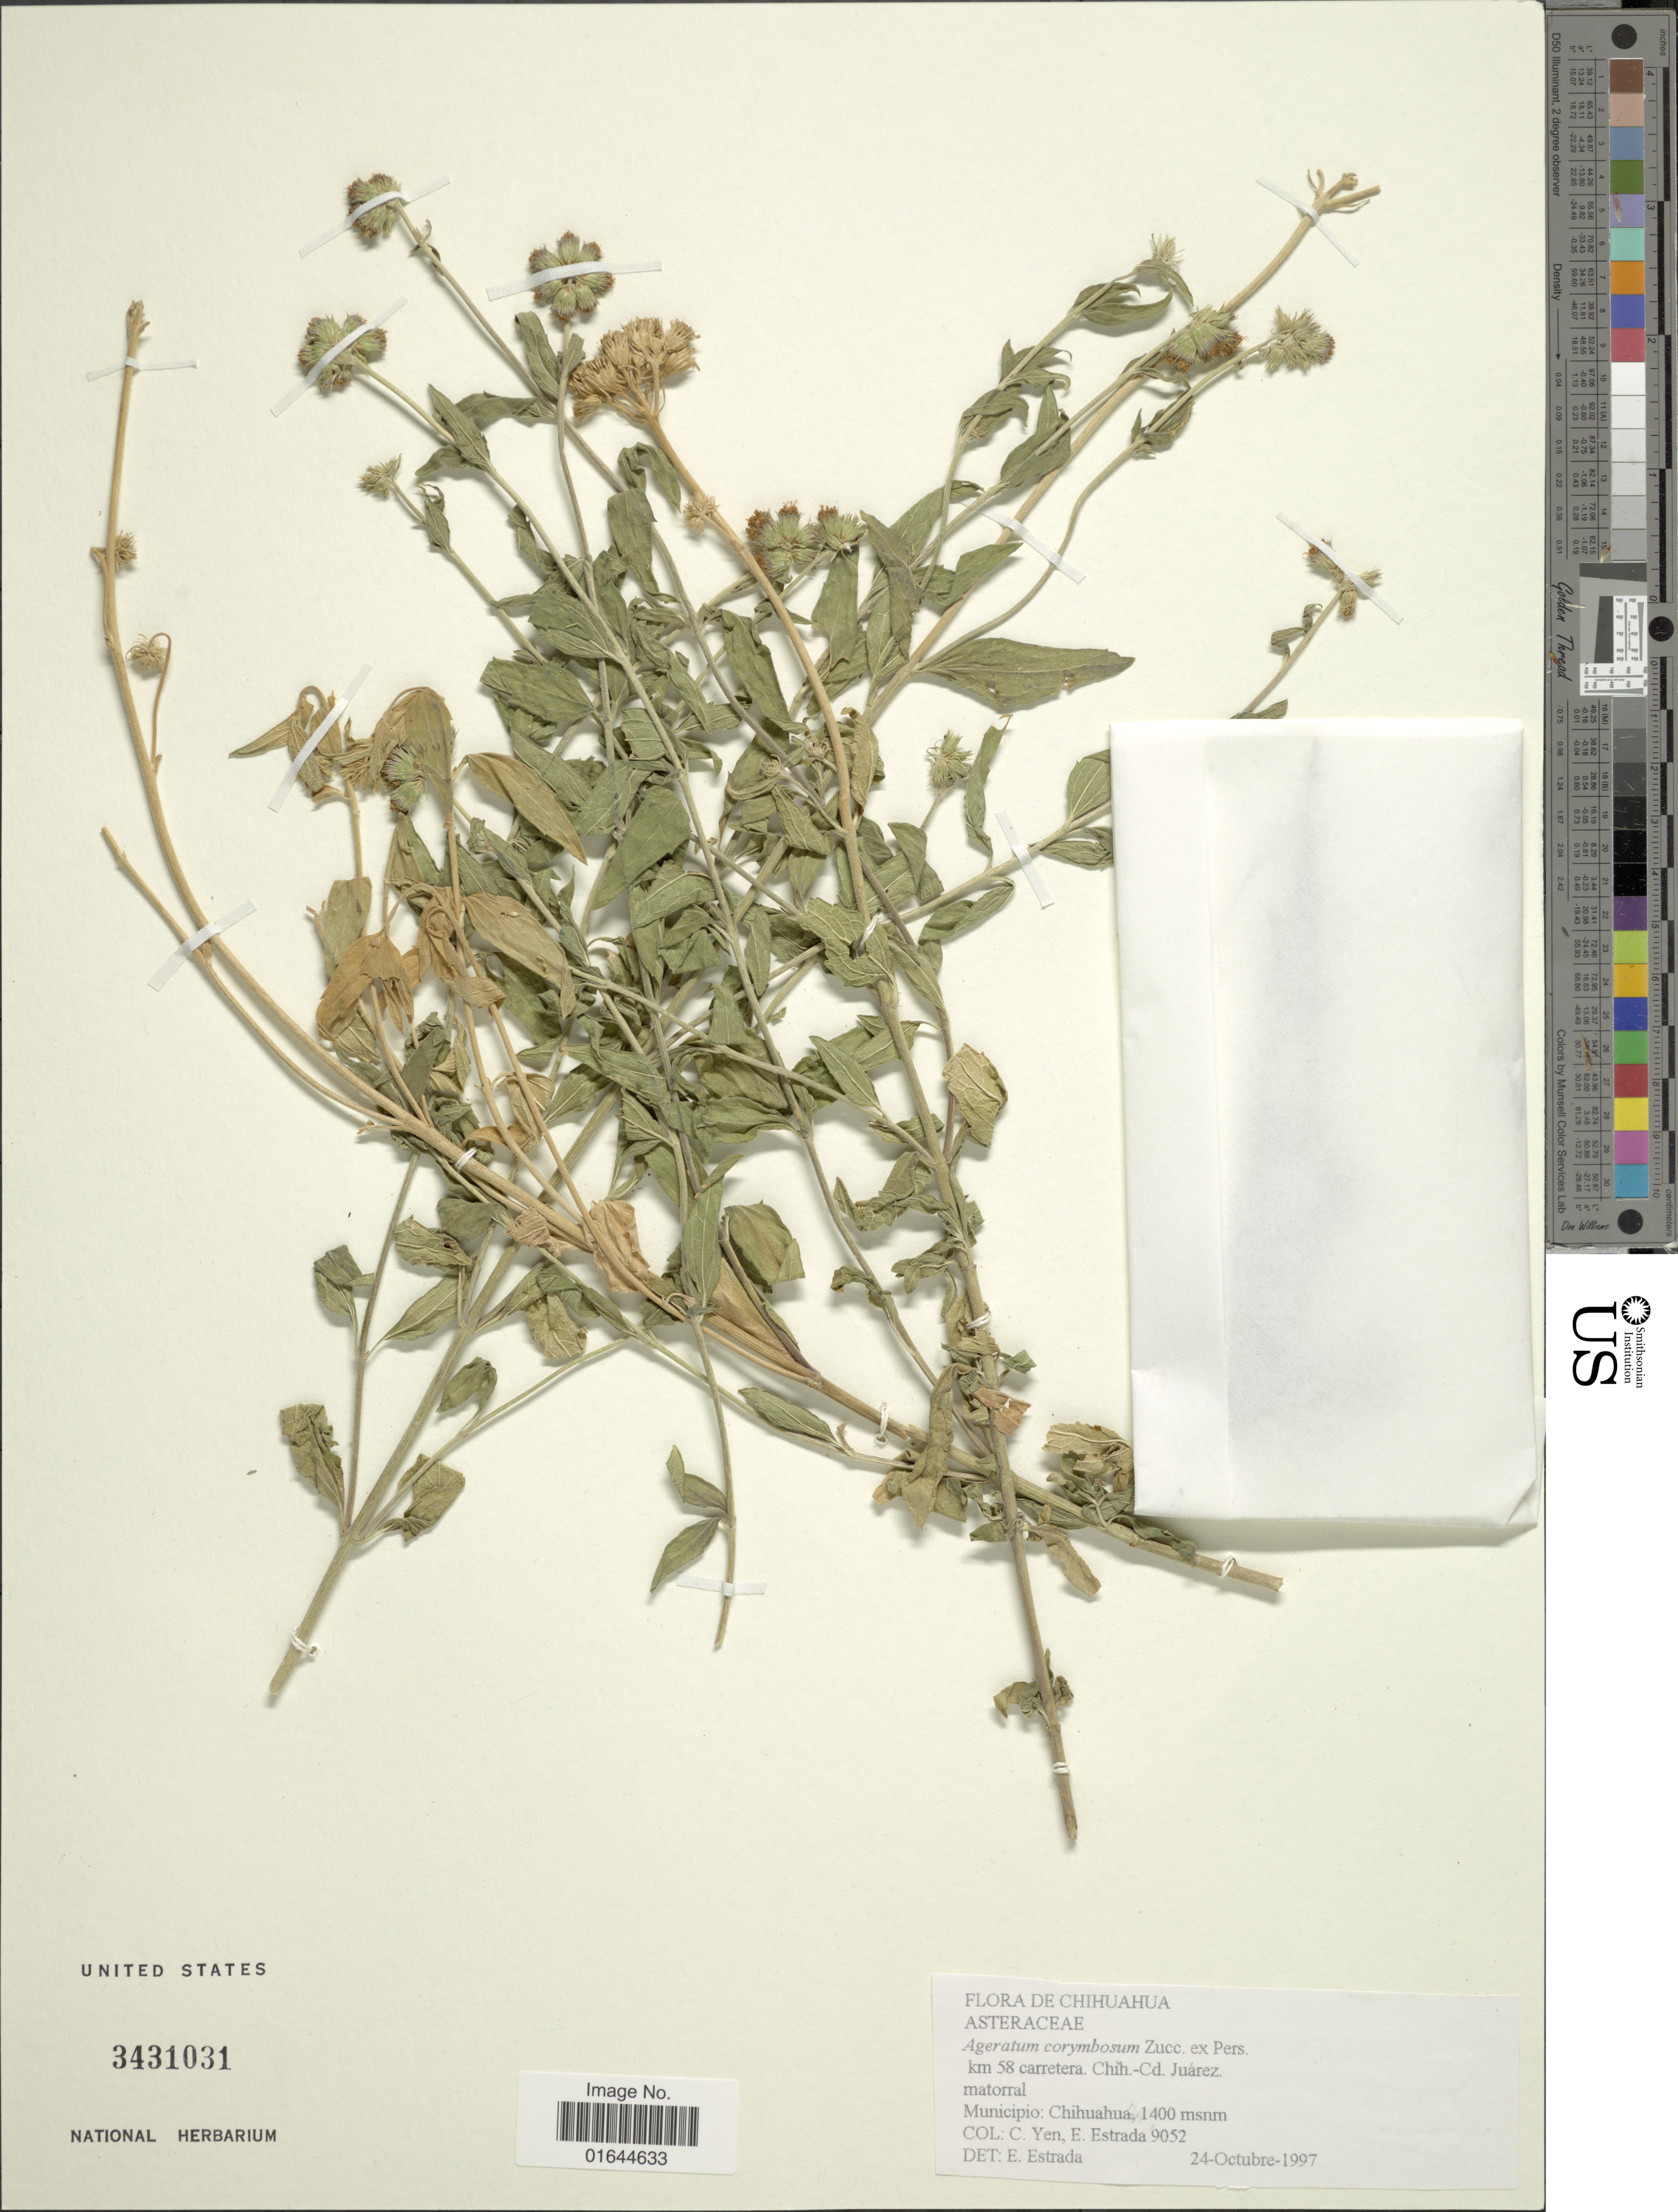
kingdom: Plantae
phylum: Tracheophyta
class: Magnoliopsida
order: Asterales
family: Asteraceae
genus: Ageratum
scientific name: Ageratum corymbosum f. corymbosum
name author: Zuccagni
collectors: C. Yen & E. Estrada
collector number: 9052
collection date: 1997-10-24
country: Mexico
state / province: Chihuahua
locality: Chihuahua, km 58 carretera. Chuh-Cd. Juarez. Municipio: Chihuahua.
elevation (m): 1400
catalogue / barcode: US 3431031